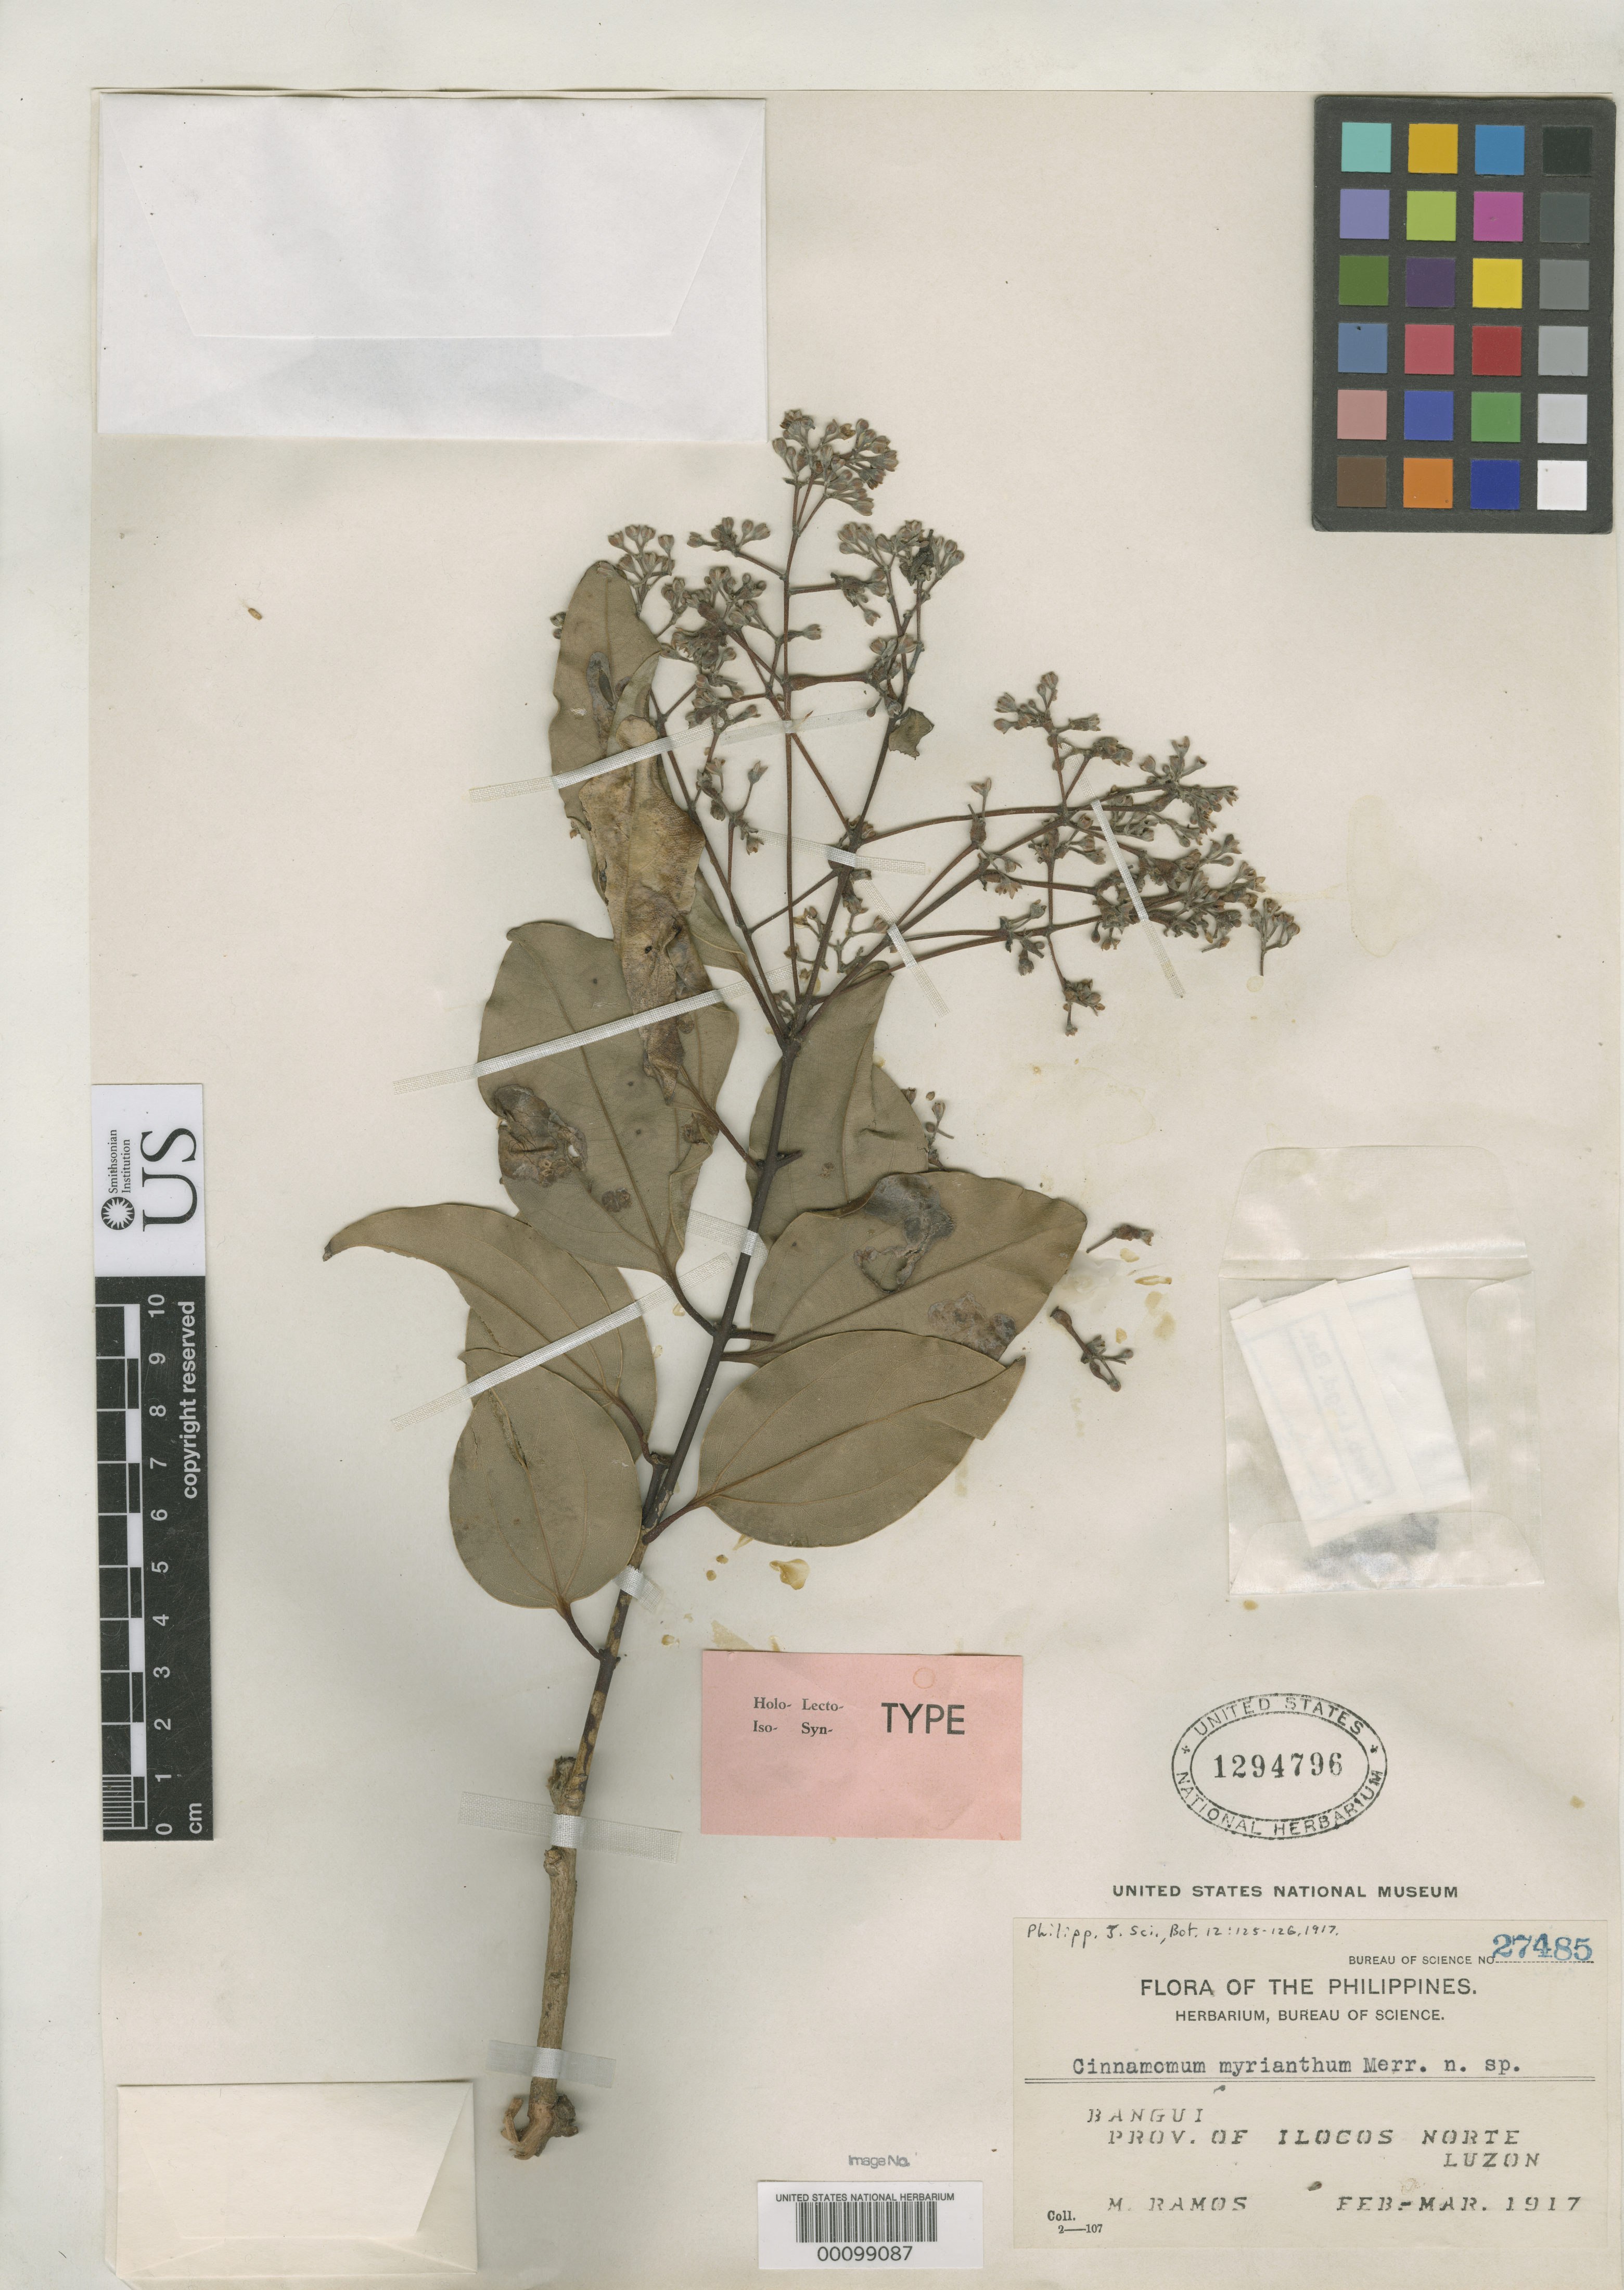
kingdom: Plantae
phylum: Tracheophyta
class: Magnoliopsida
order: Laurales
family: Lauraceae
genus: Cinnamomum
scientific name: Cinnamomum myrianthum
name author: Merr.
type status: Isotype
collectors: M. Ramos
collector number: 27485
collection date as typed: Feb 1917 to -- Mar 1917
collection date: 1917-02/1917-03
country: Philippines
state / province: Ilocos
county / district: Ilocos Norte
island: Luzon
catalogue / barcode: US 1294796